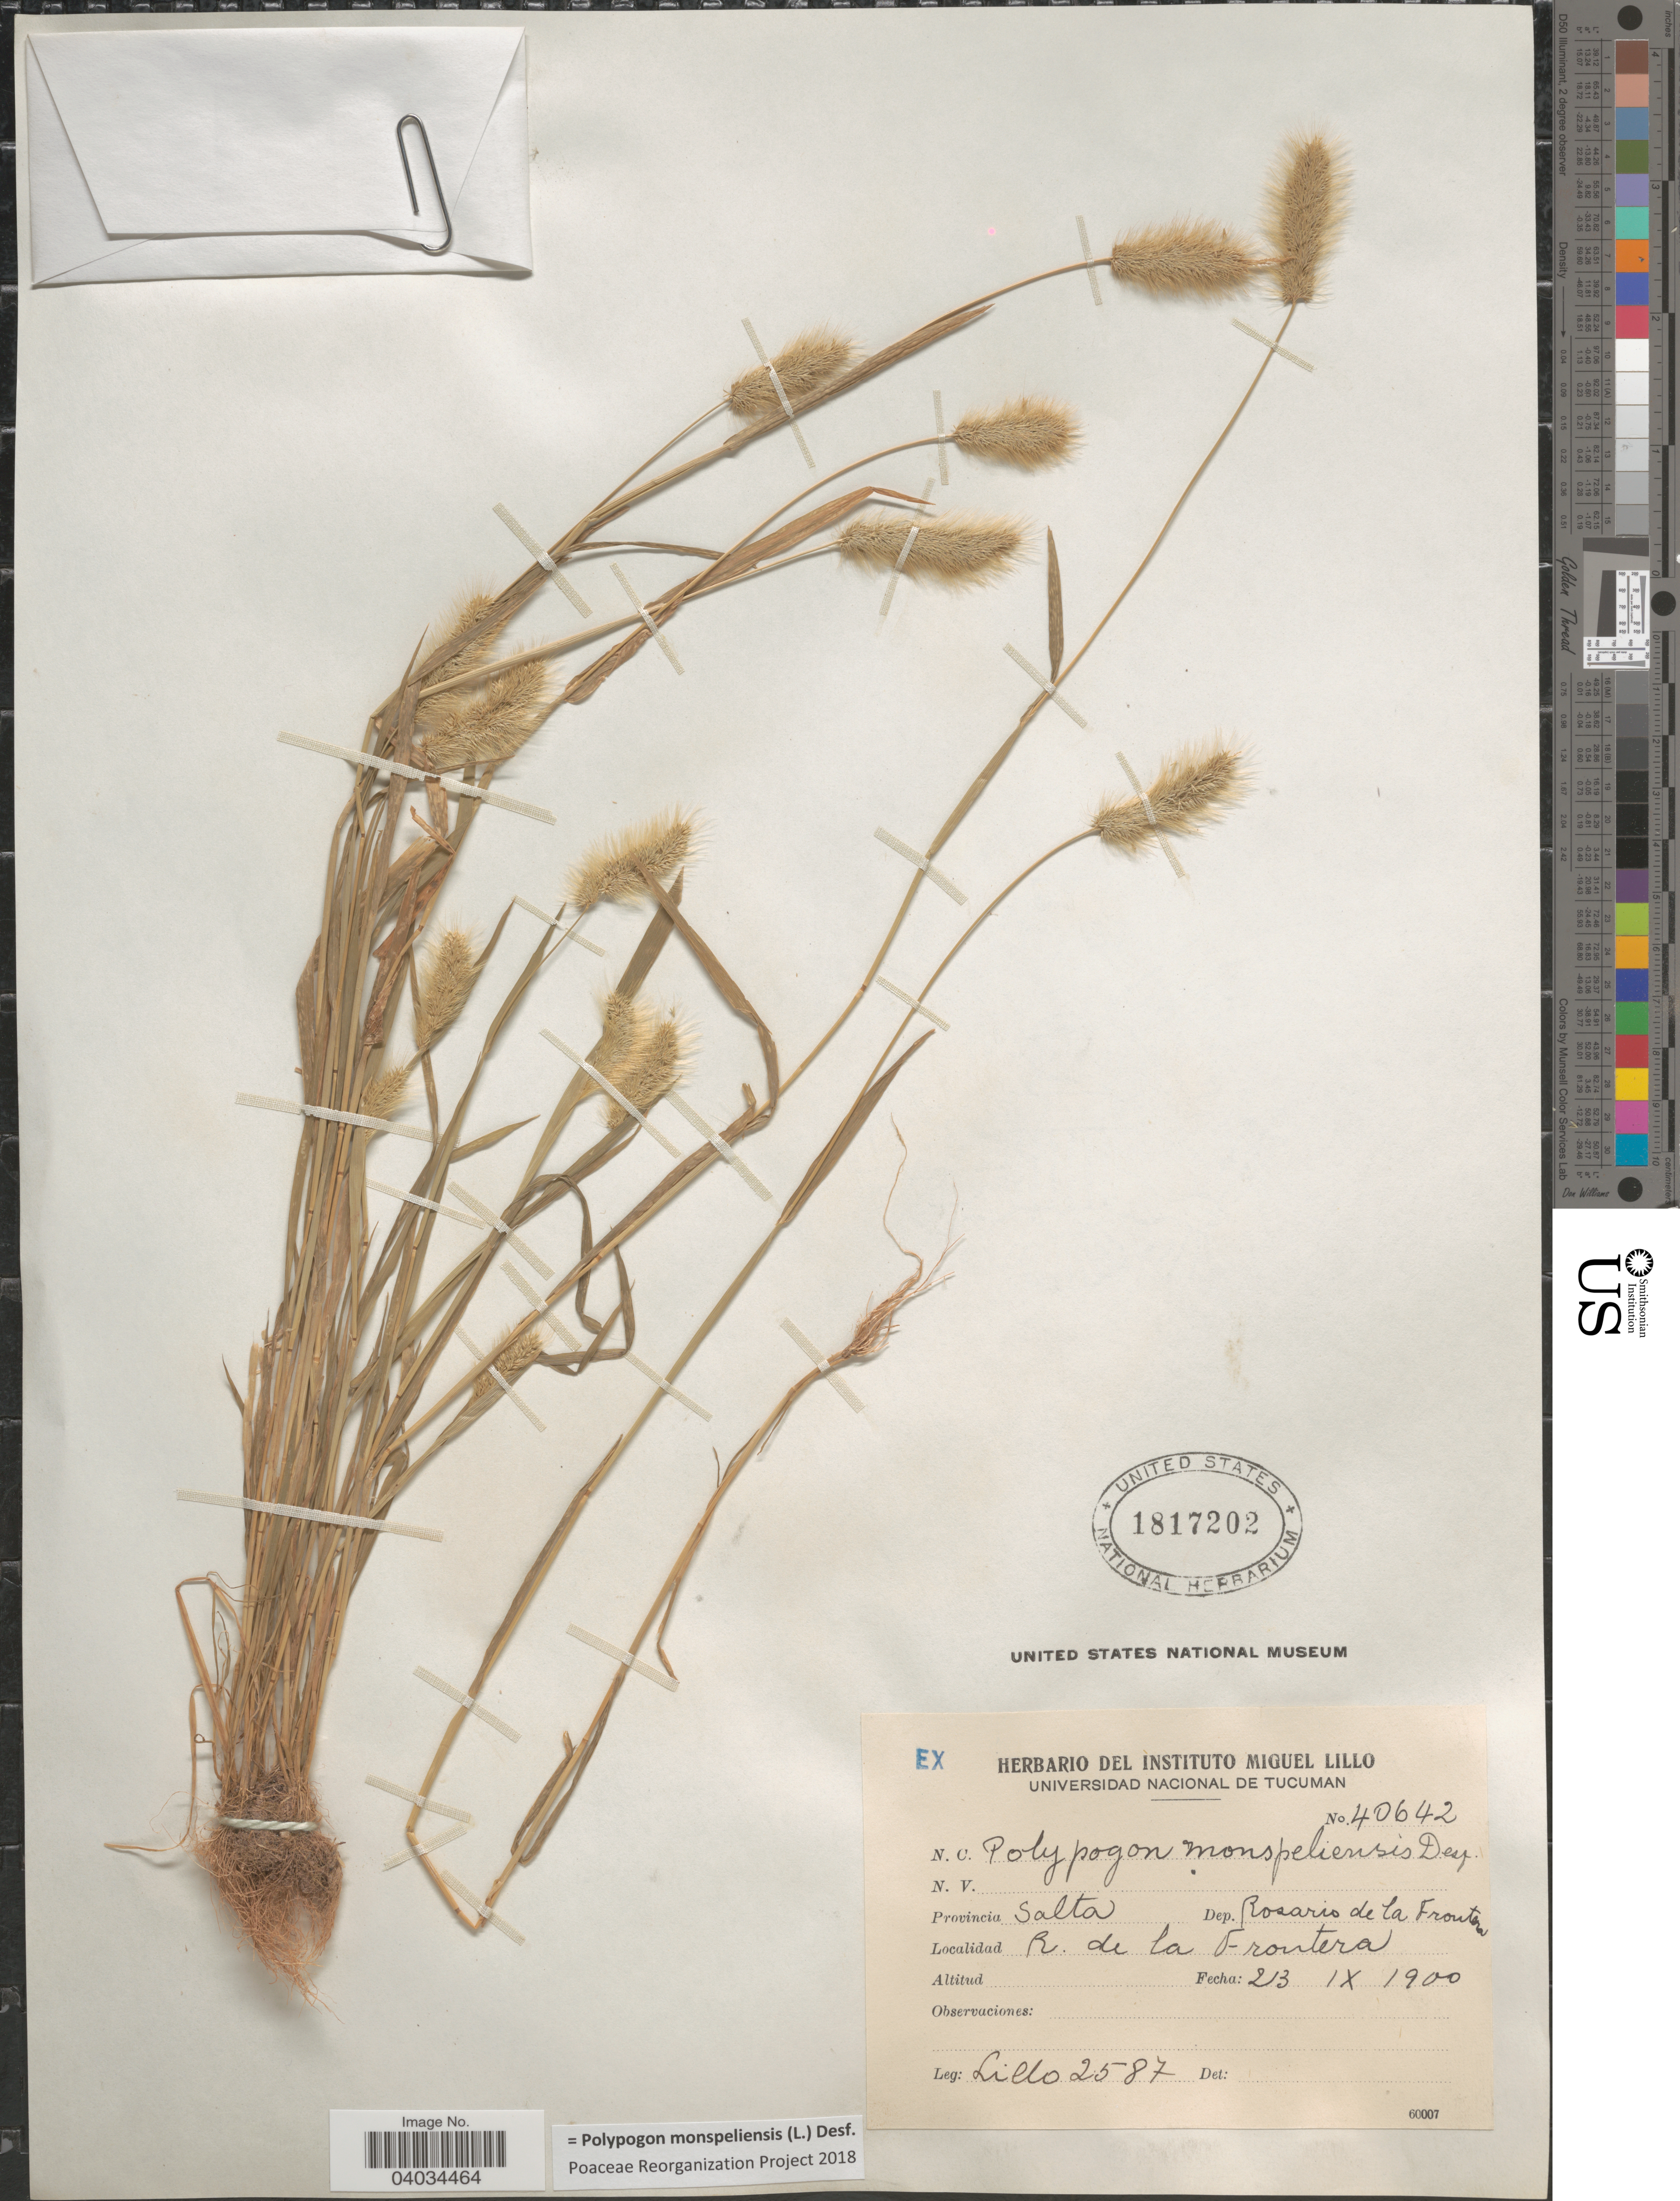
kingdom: Plantae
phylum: Tracheophyta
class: Liliopsida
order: Poales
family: Poaceae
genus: Polypogon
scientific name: Polypogon monspeliensis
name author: (L.) Desf.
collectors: M. Lillo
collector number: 2587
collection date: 1900-09-23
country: Argentina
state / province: Salta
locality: Dep. Rosario de la Frontera. R. de la Frontera.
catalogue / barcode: US 1817202